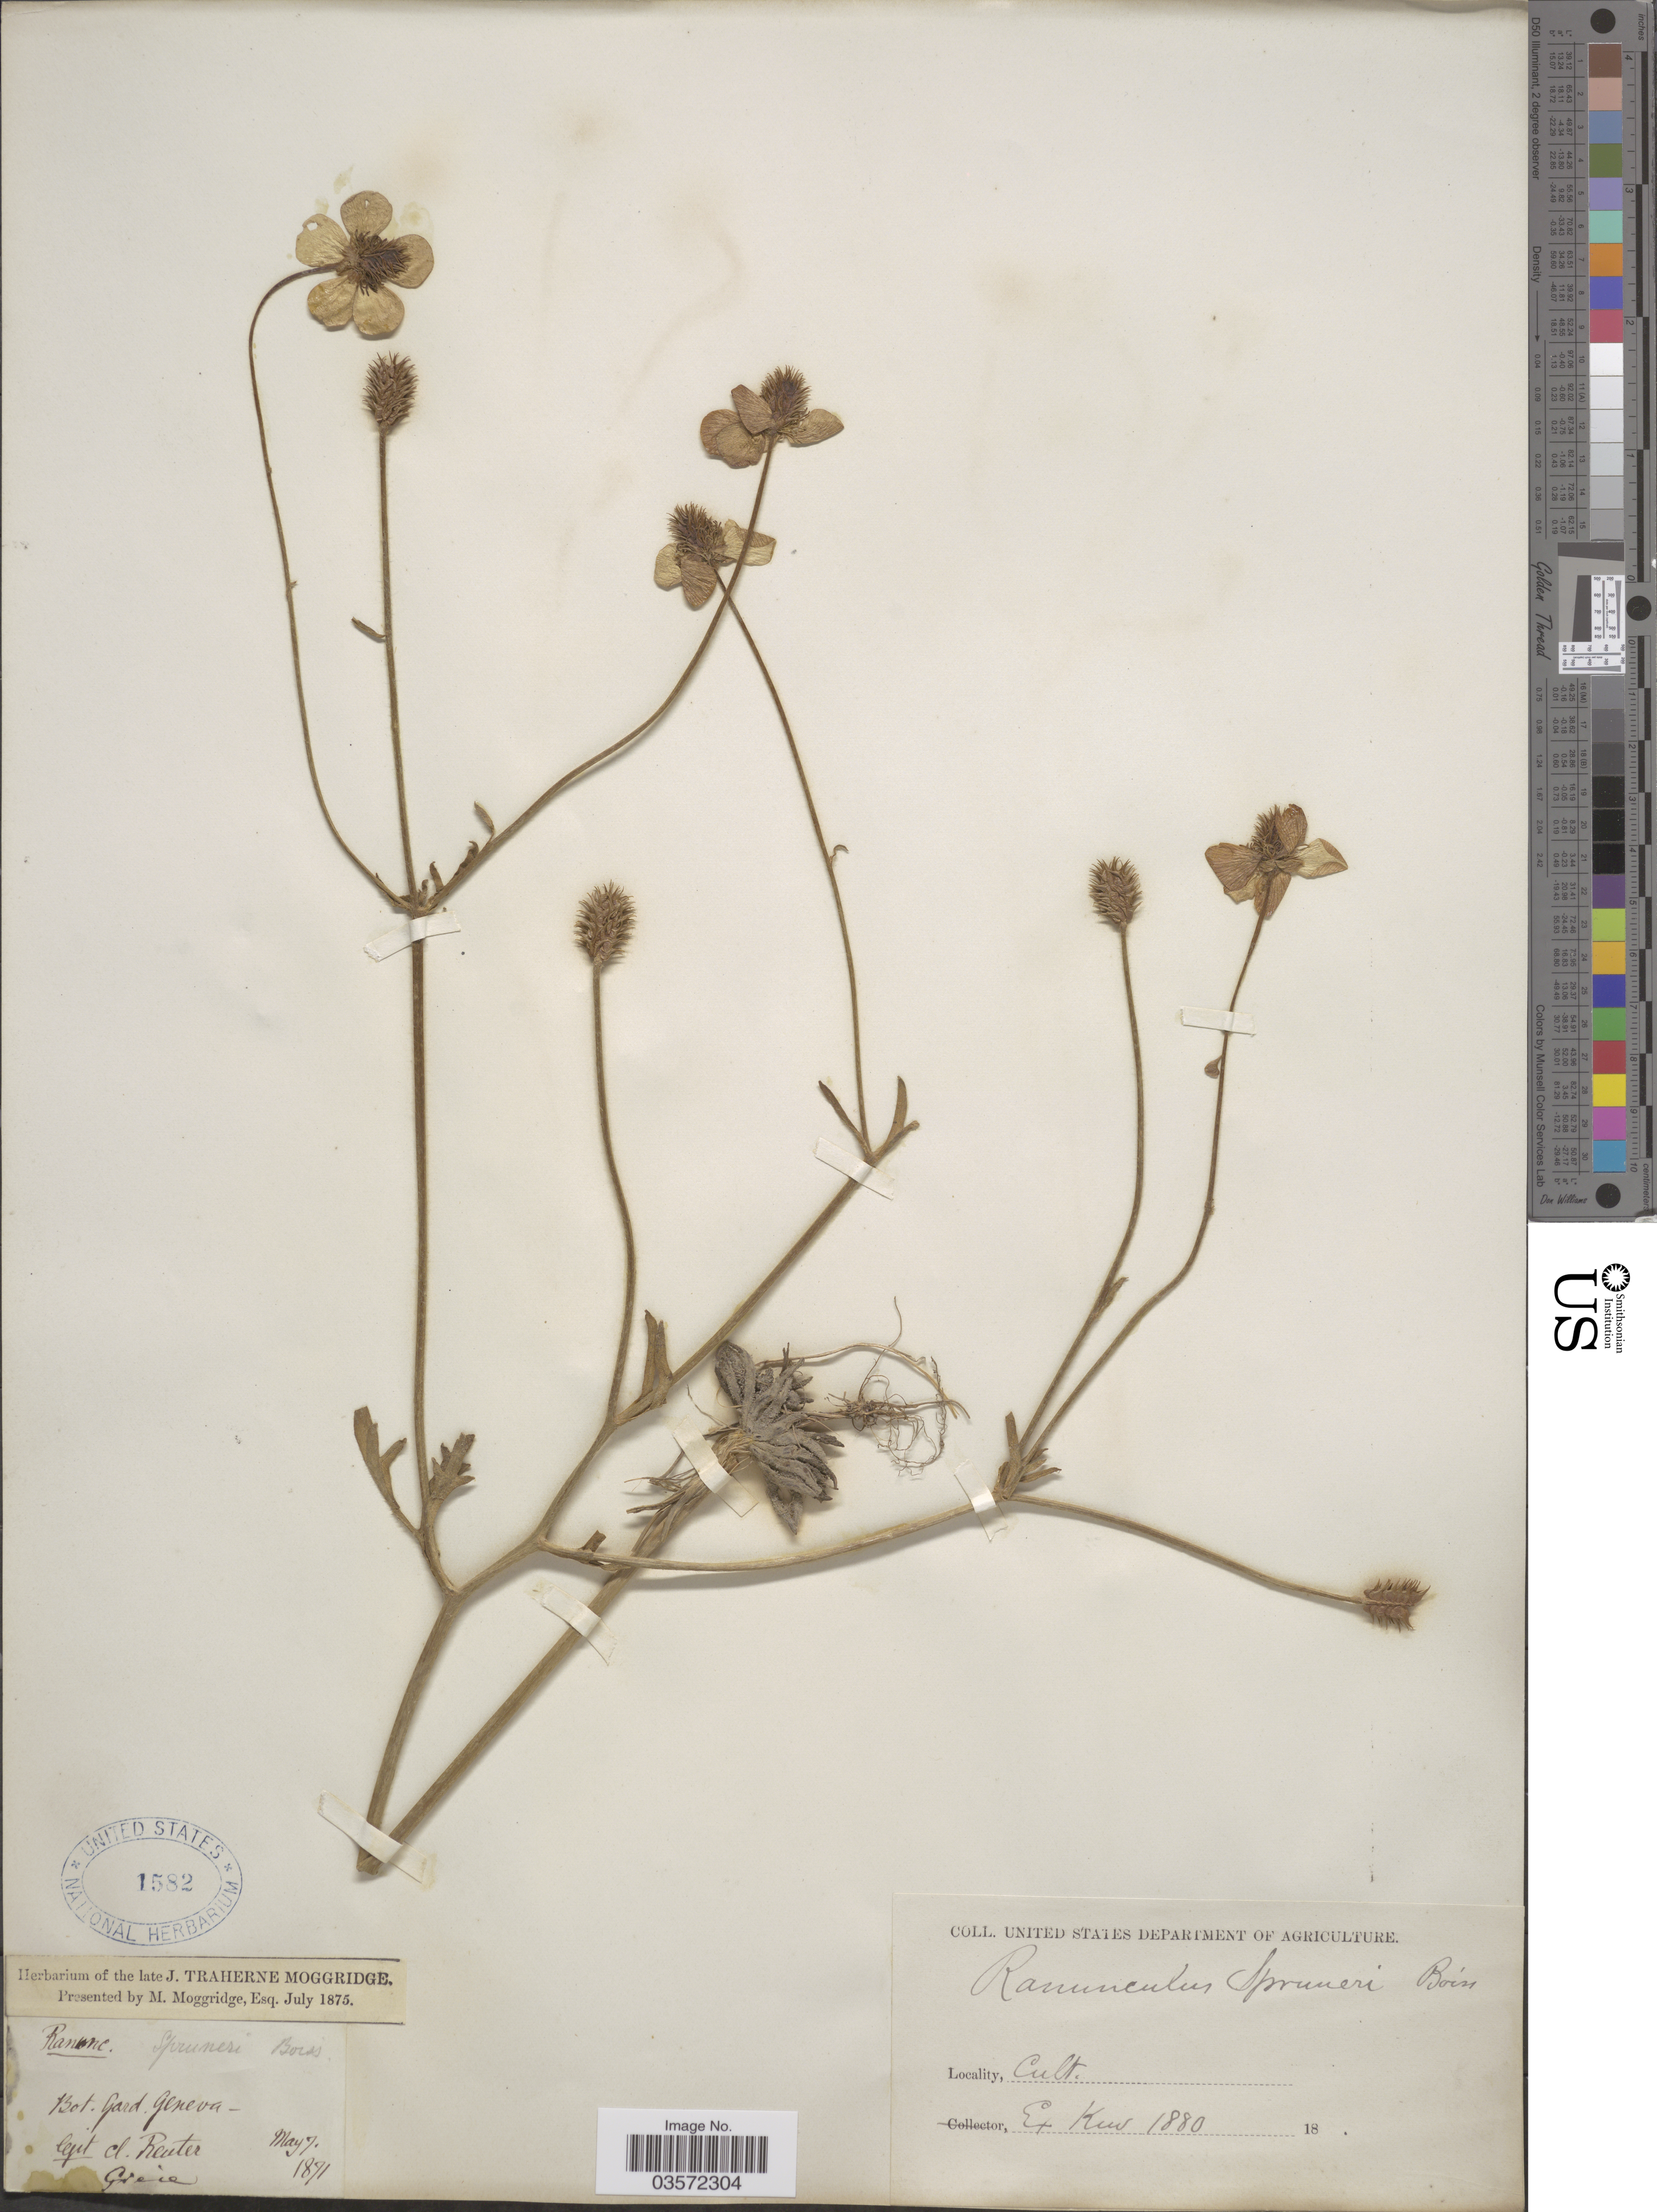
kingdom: Plantae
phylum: Tracheophyta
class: Magnoliopsida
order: Ranunculales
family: Ranunculaceae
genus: Ranunculus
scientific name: Ranunculus sprunerianus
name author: Boiss.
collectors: -. Reuter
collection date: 1871-05-07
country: Switzerland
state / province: Genève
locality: Bot. Gard. Geneva. Grecia [unsure placement].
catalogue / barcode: US 1582